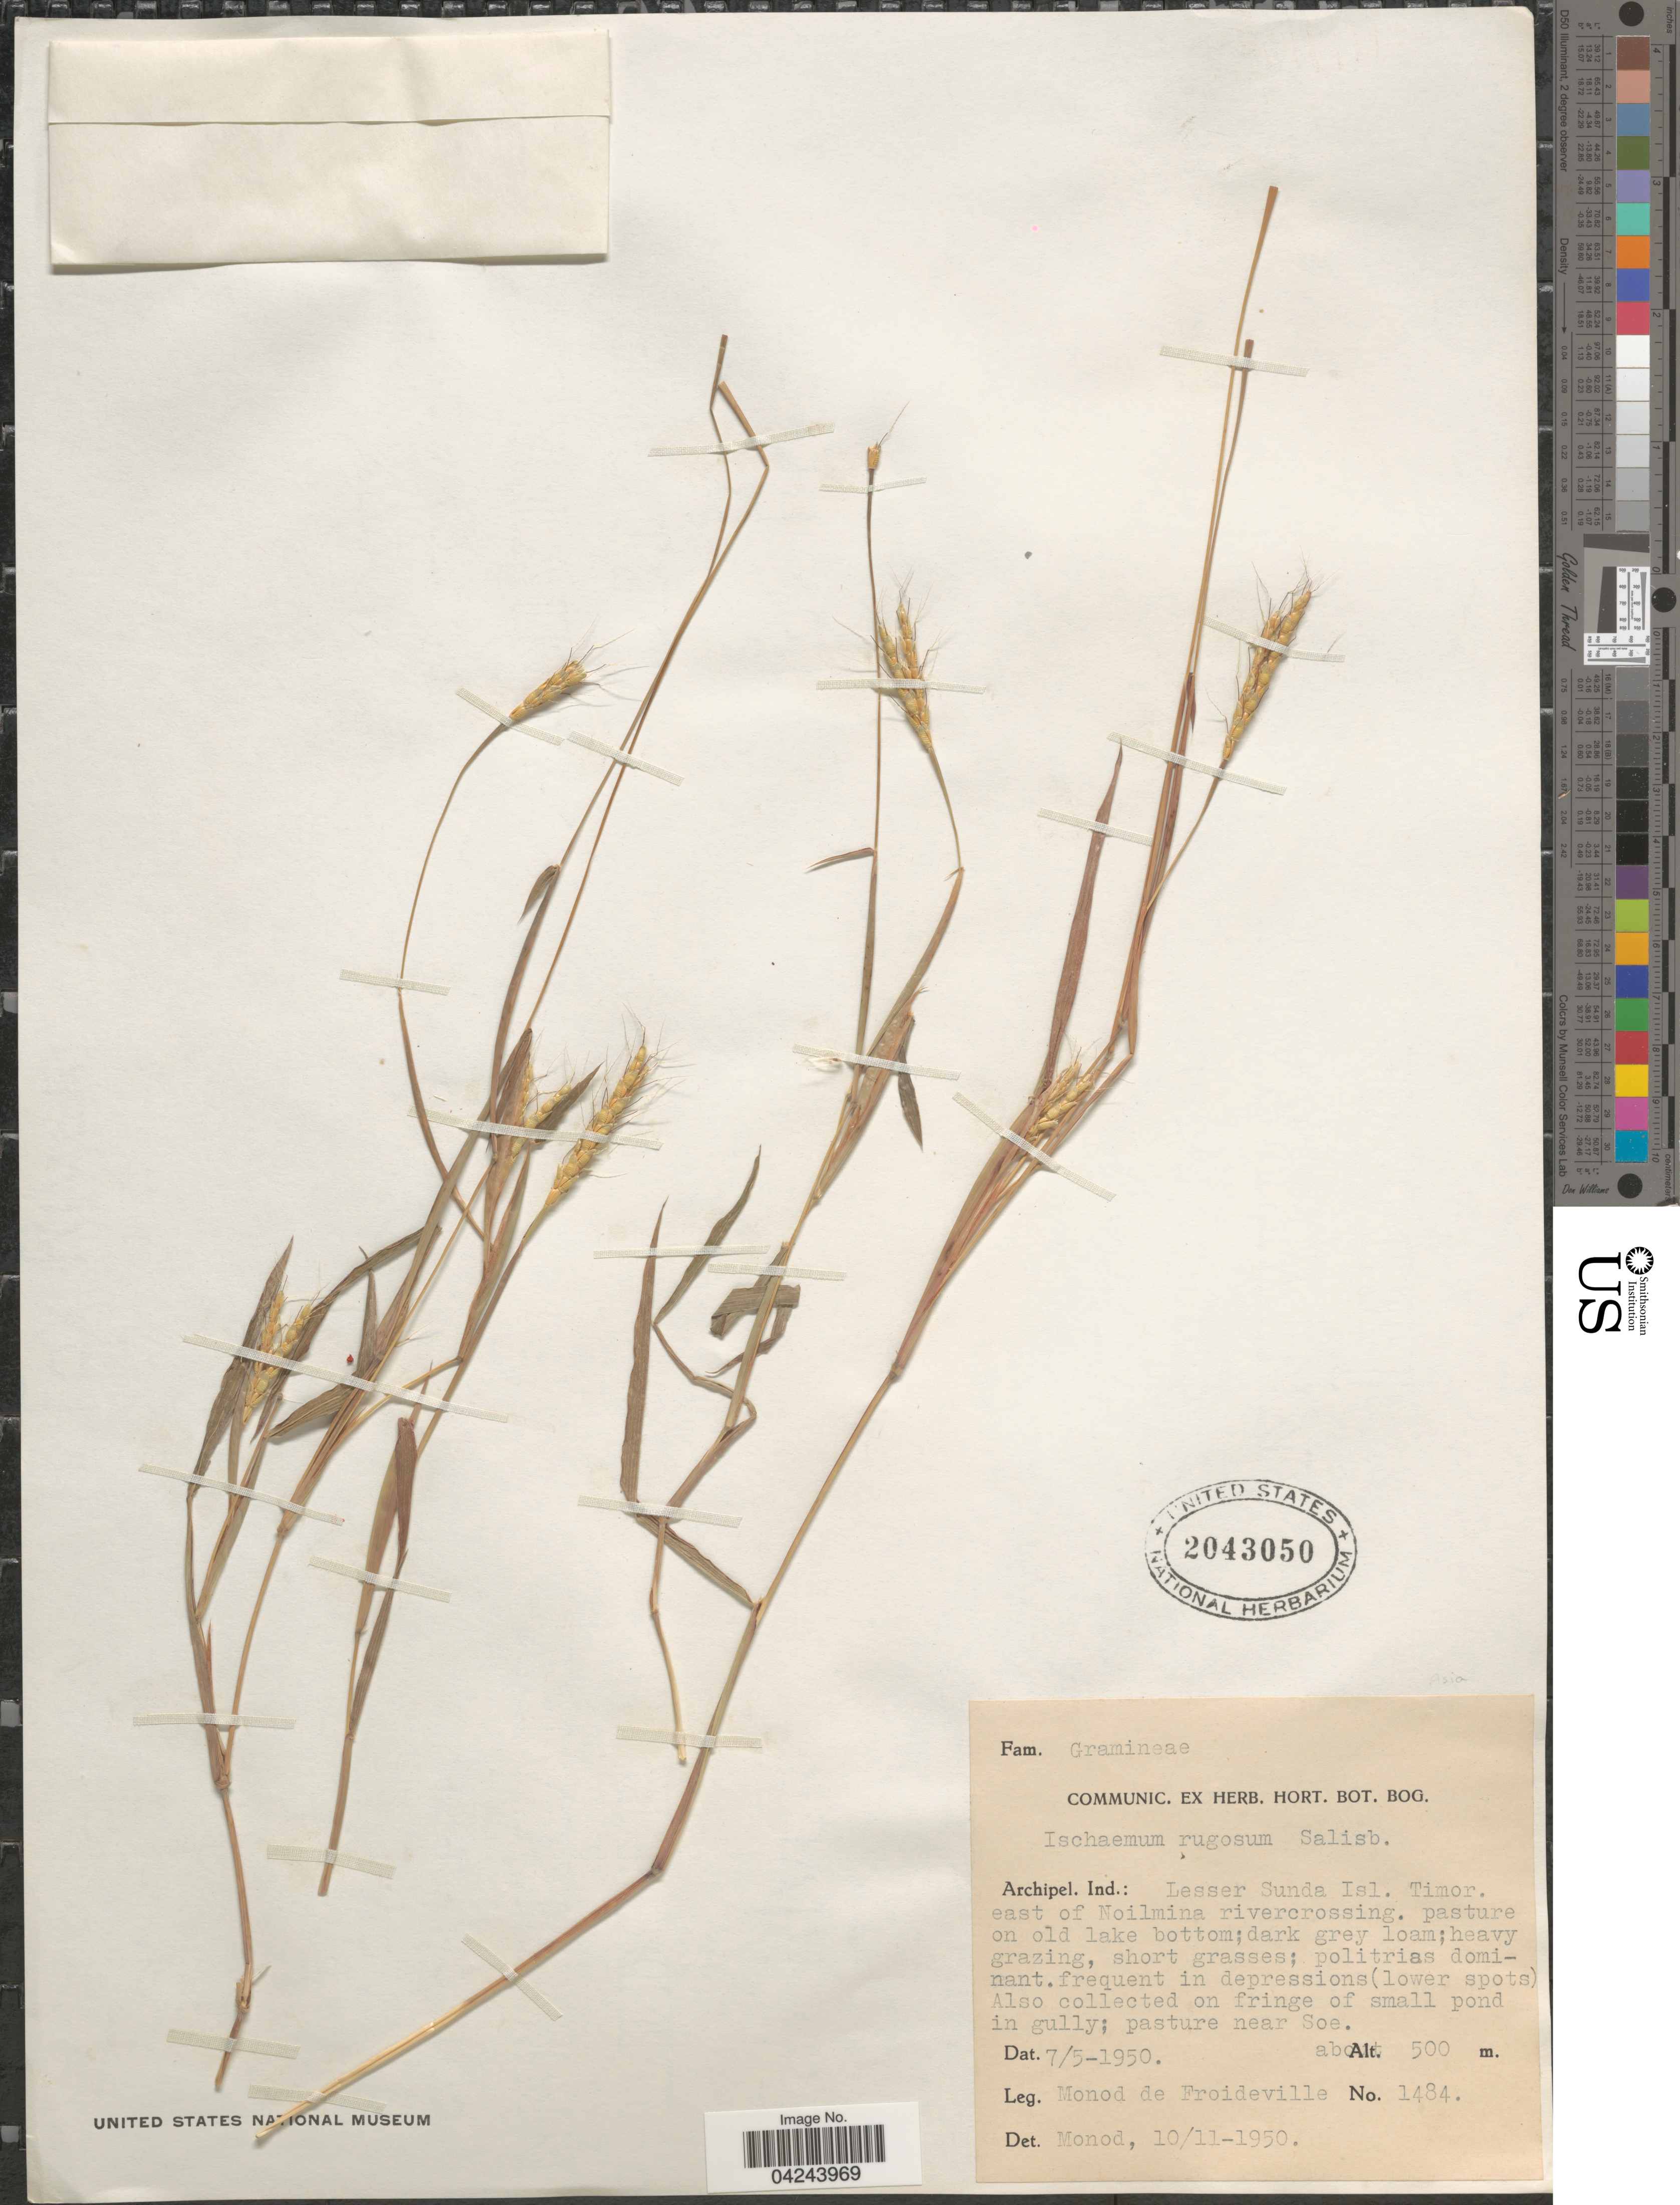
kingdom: Plantae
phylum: Tracheophyta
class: Liliopsida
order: Poales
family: Poaceae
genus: Ischaemum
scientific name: Ischaemum rugosum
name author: Salisb.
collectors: C. Monod de Froideville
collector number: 1484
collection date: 1950-05-07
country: Indonesia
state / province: Nusa Tenggara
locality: Archipel. Ind.: Lesser Sunda Isl. Timor. East of Noilmina rivercrossing. Pasture on old lake bottom. On fringe of small pond in gully; pasture near Soe.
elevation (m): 500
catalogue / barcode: US 2043050